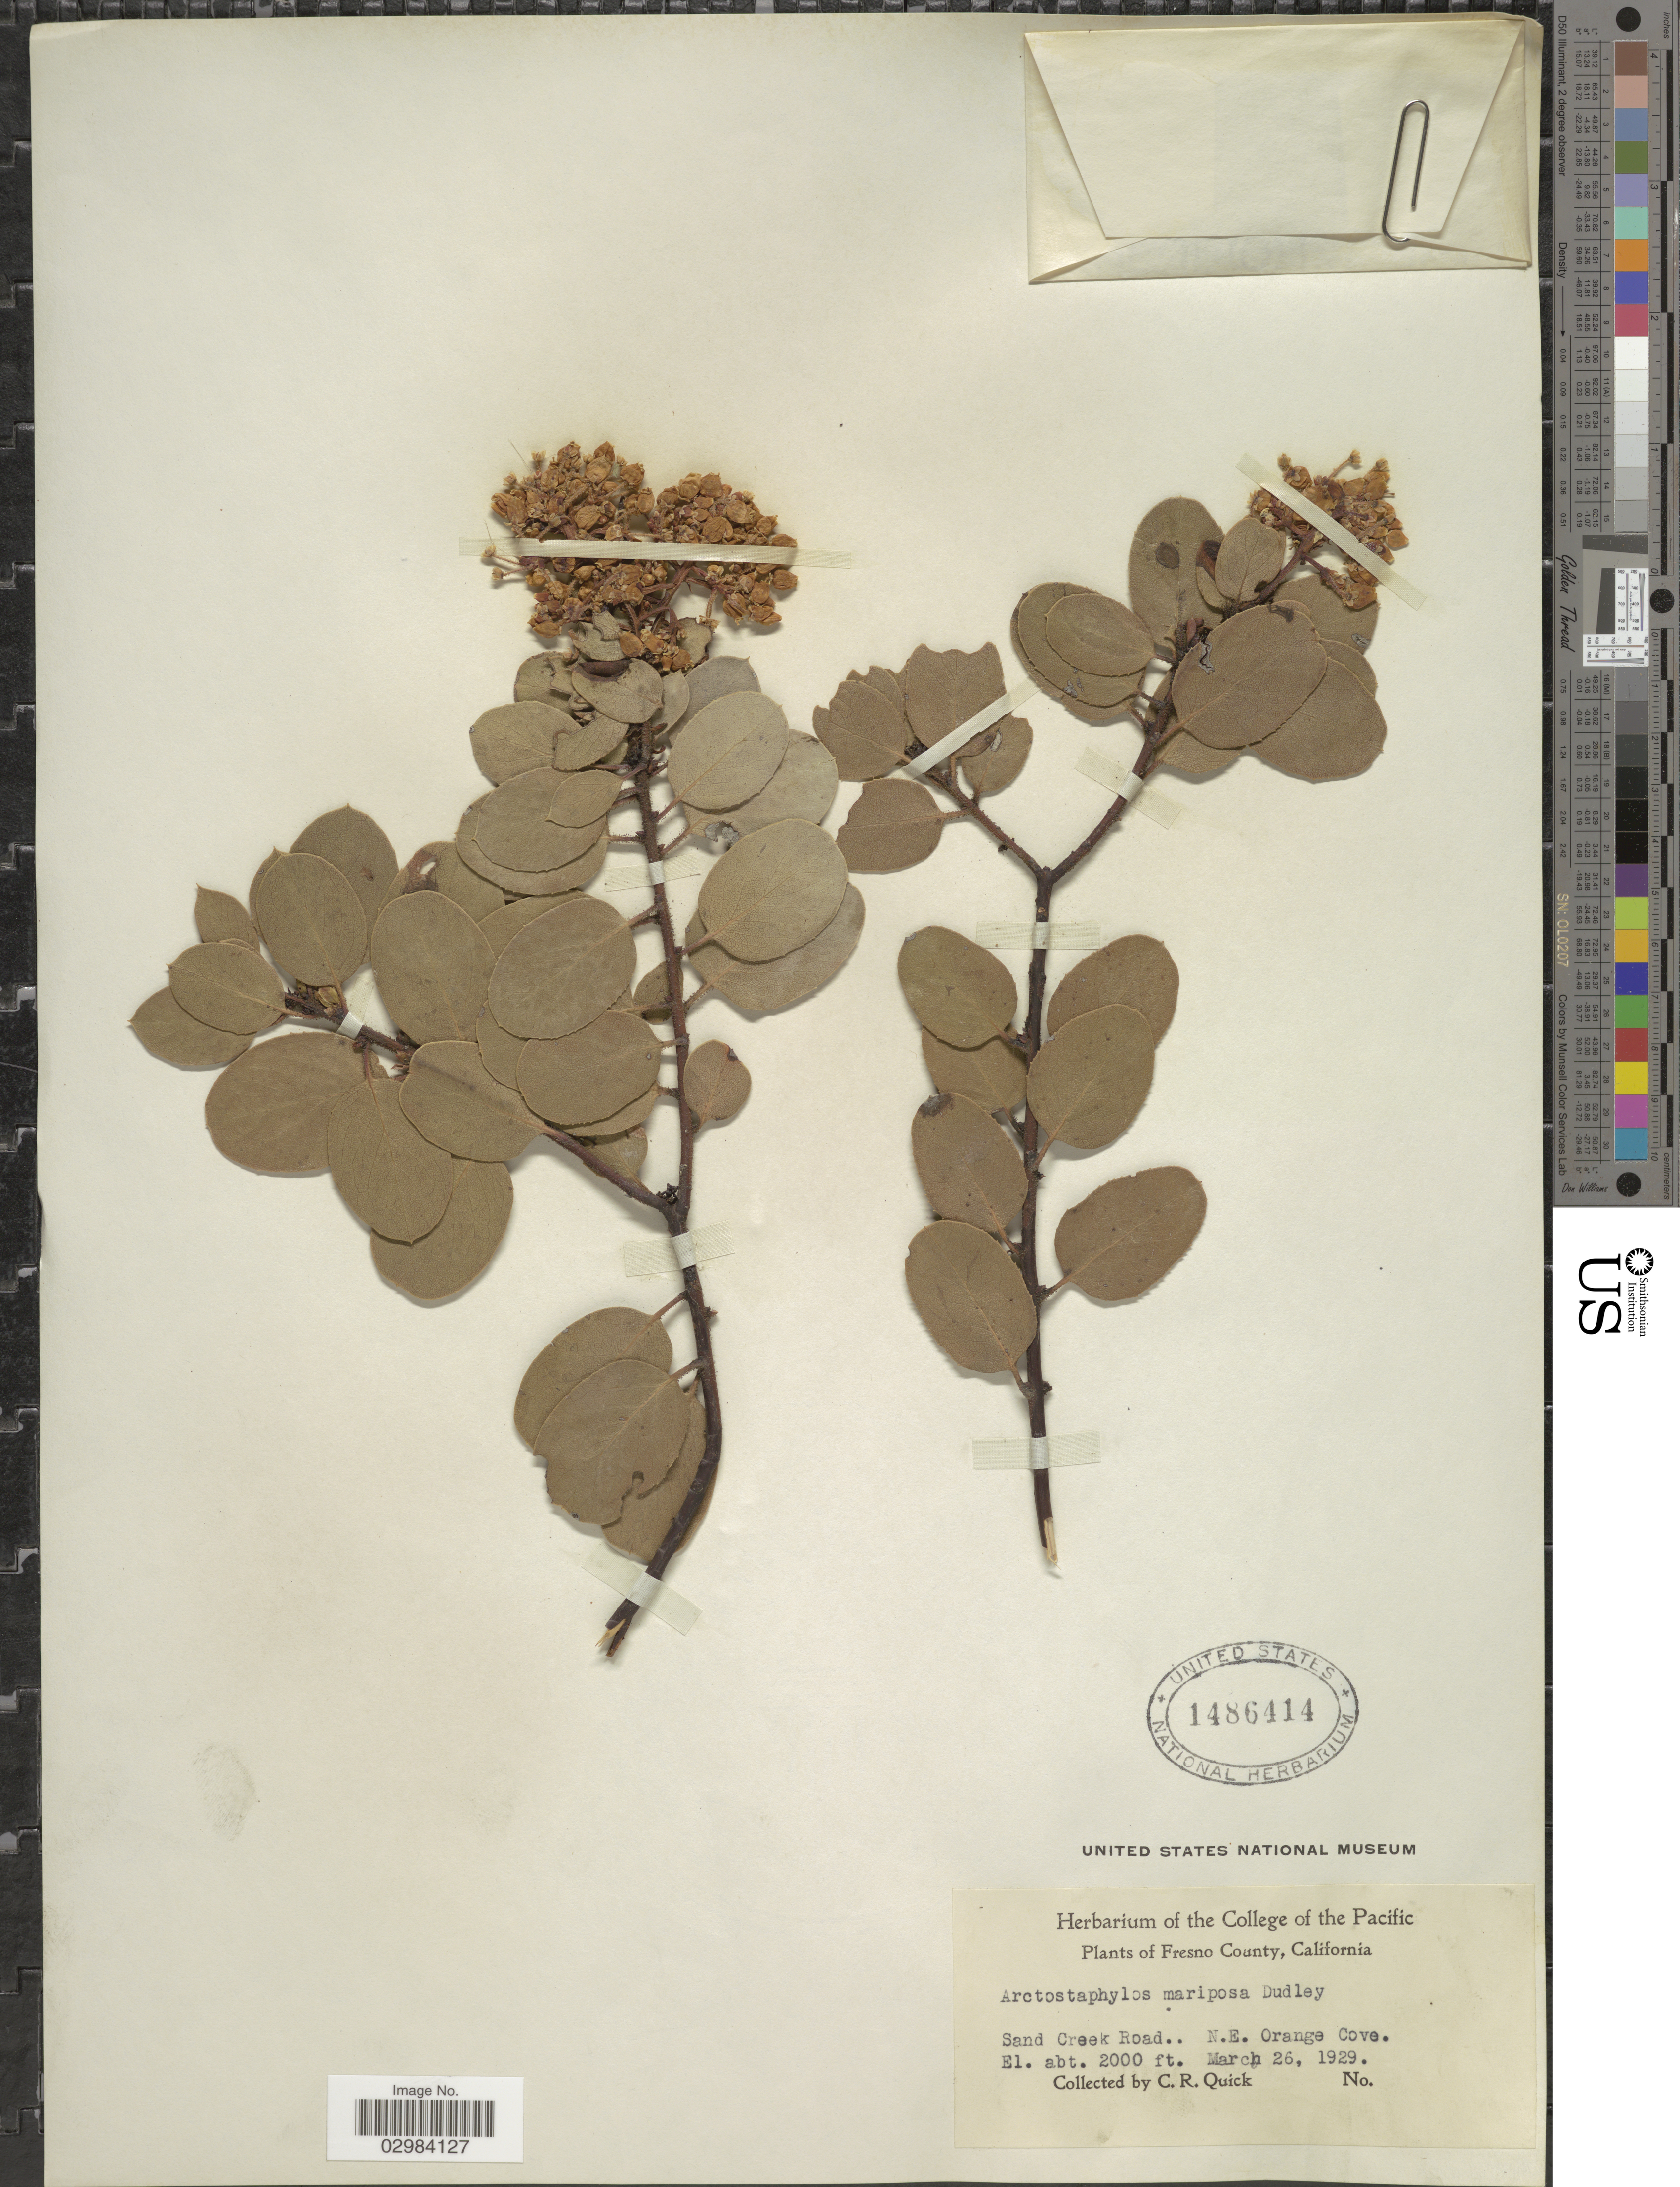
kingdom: Plantae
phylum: Tracheophyta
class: Magnoliopsida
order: Ericales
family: Ericaceae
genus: Arctostaphylos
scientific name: Arctostaphylos mariposa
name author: Dudley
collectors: C. Quick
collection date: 1929-03-26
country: United States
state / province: California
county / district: Fresno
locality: Fresno County, Sand Creek Road, N.E. Orange Cove.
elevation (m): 610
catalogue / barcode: US 1486414